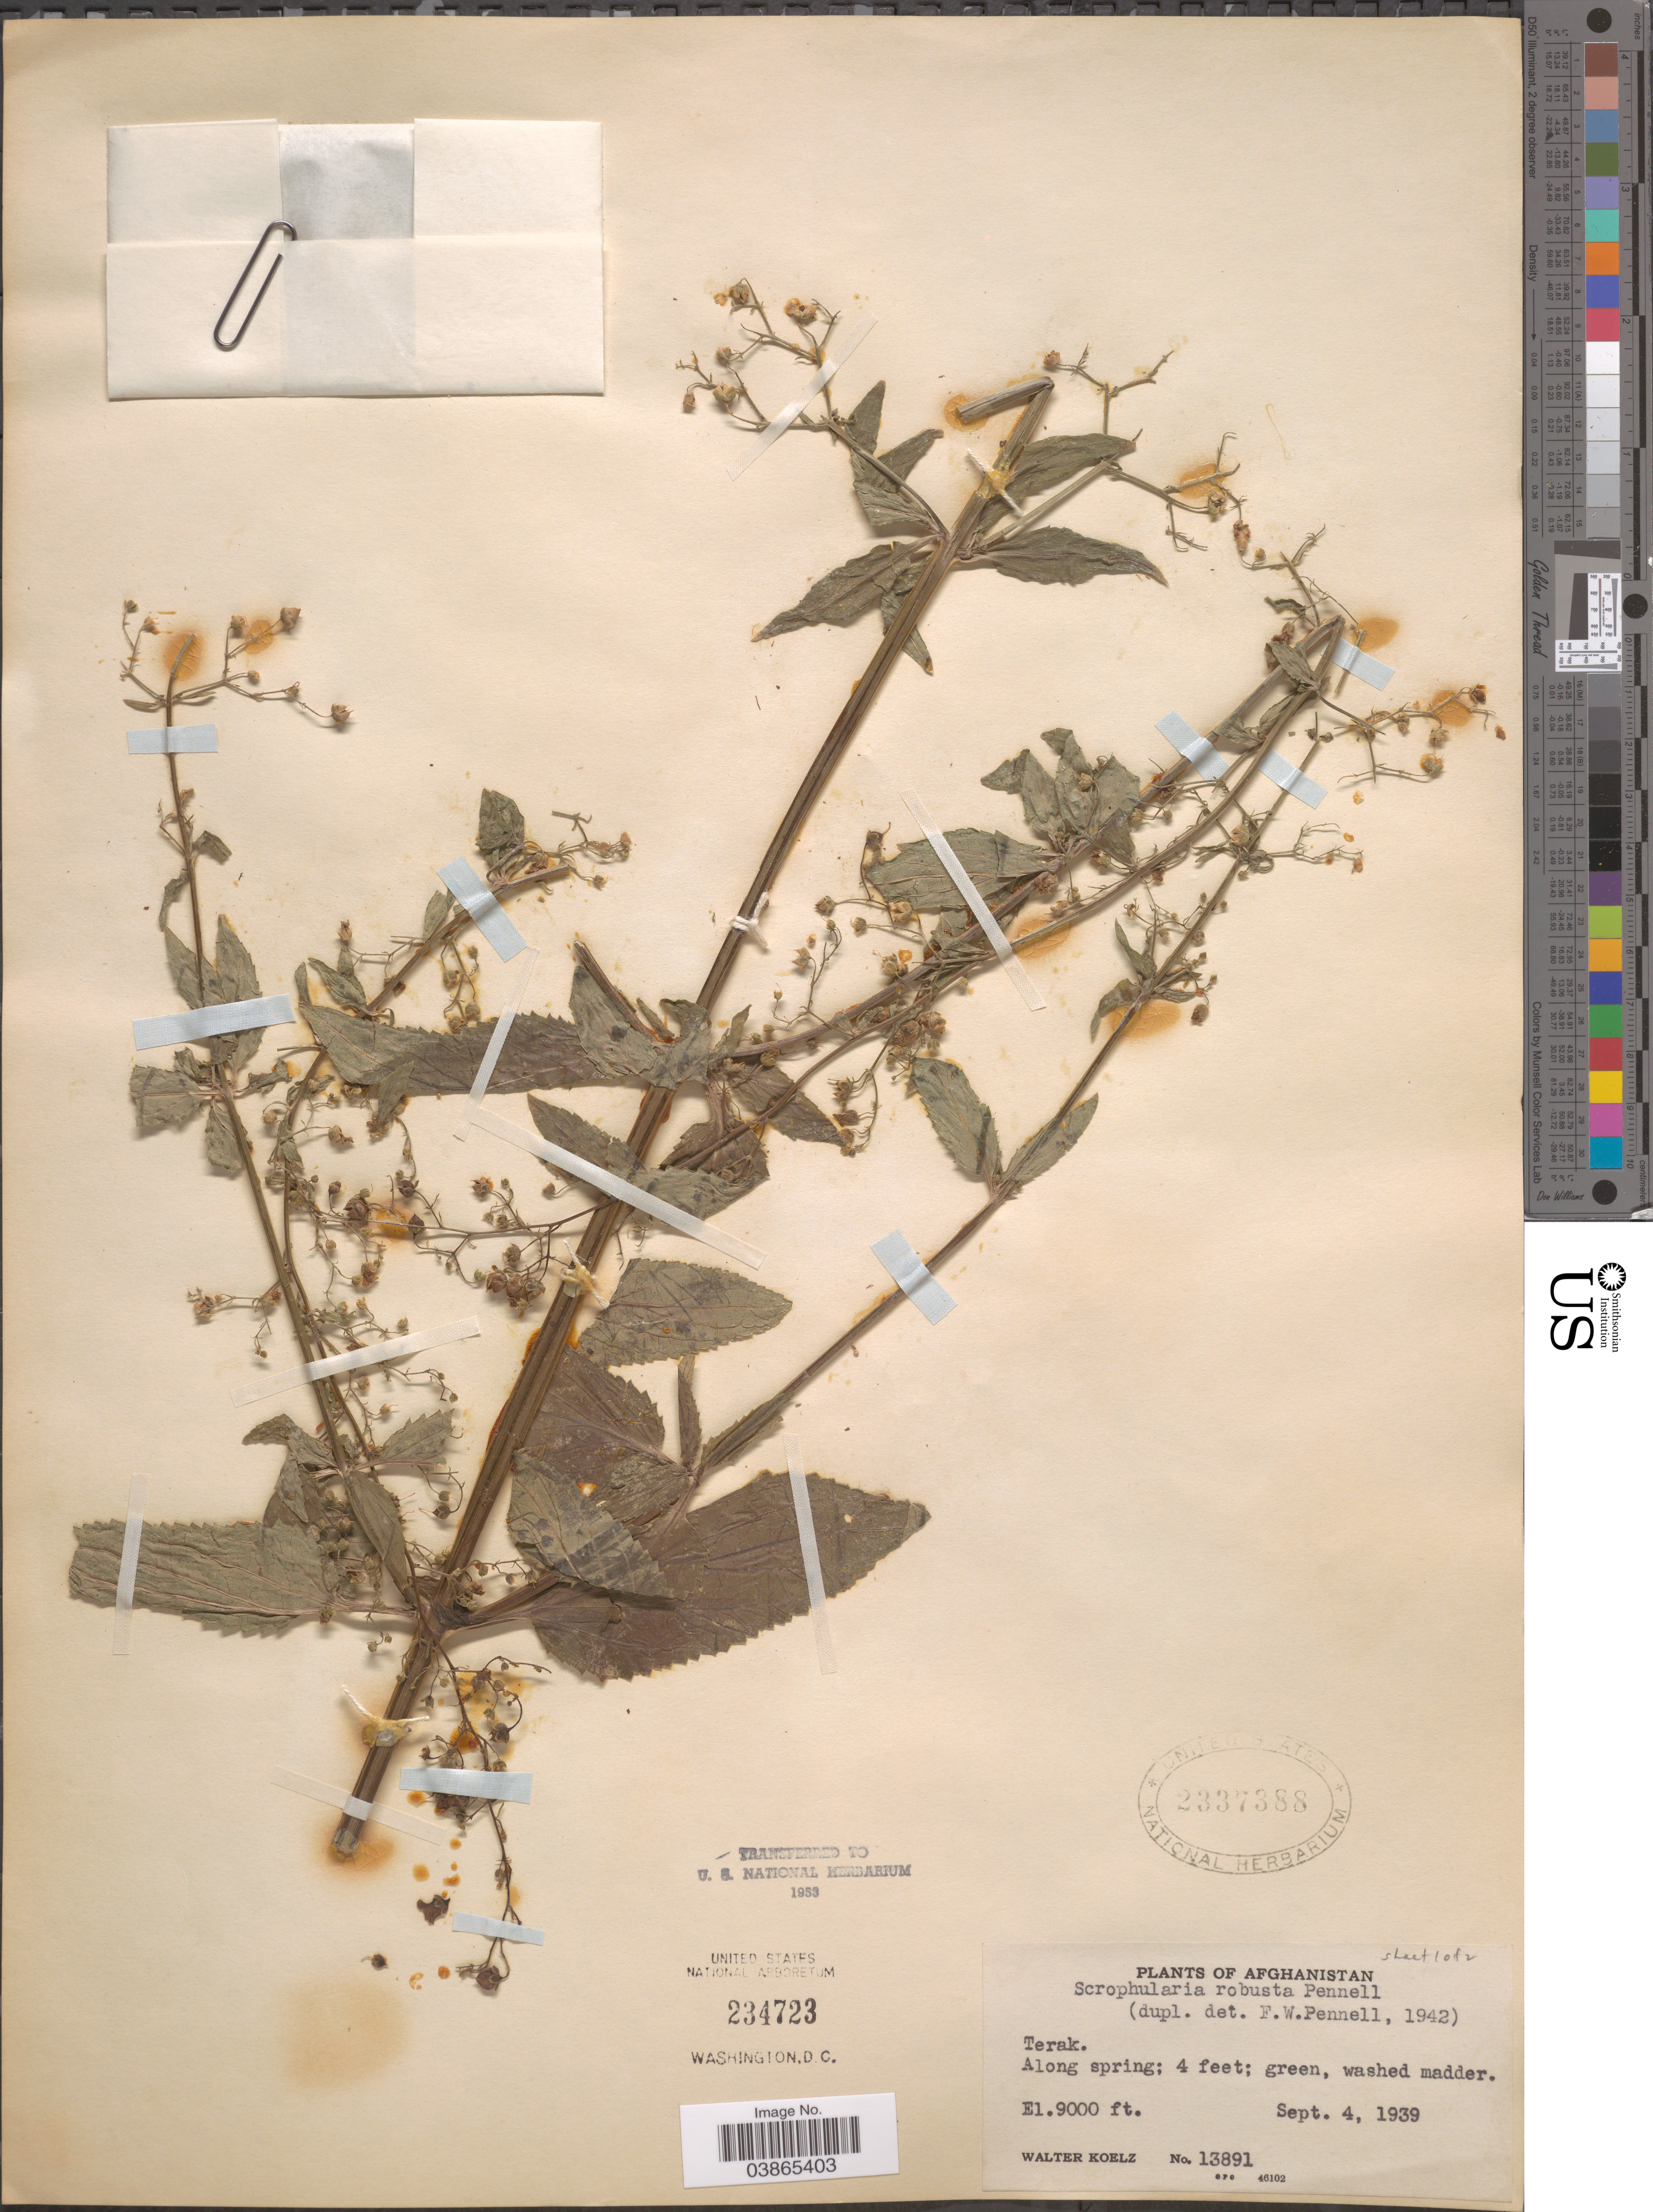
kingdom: Plantae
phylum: Tracheophyta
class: Magnoliopsida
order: Lamiales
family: Scrophulariaceae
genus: Scrophularia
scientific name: Scrophularia scopolii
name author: Hoppe ex Pers.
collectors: W. N. Koelz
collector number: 13891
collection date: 1939-09-04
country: Afghanistan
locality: Terak.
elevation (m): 2743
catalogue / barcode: US 2337388